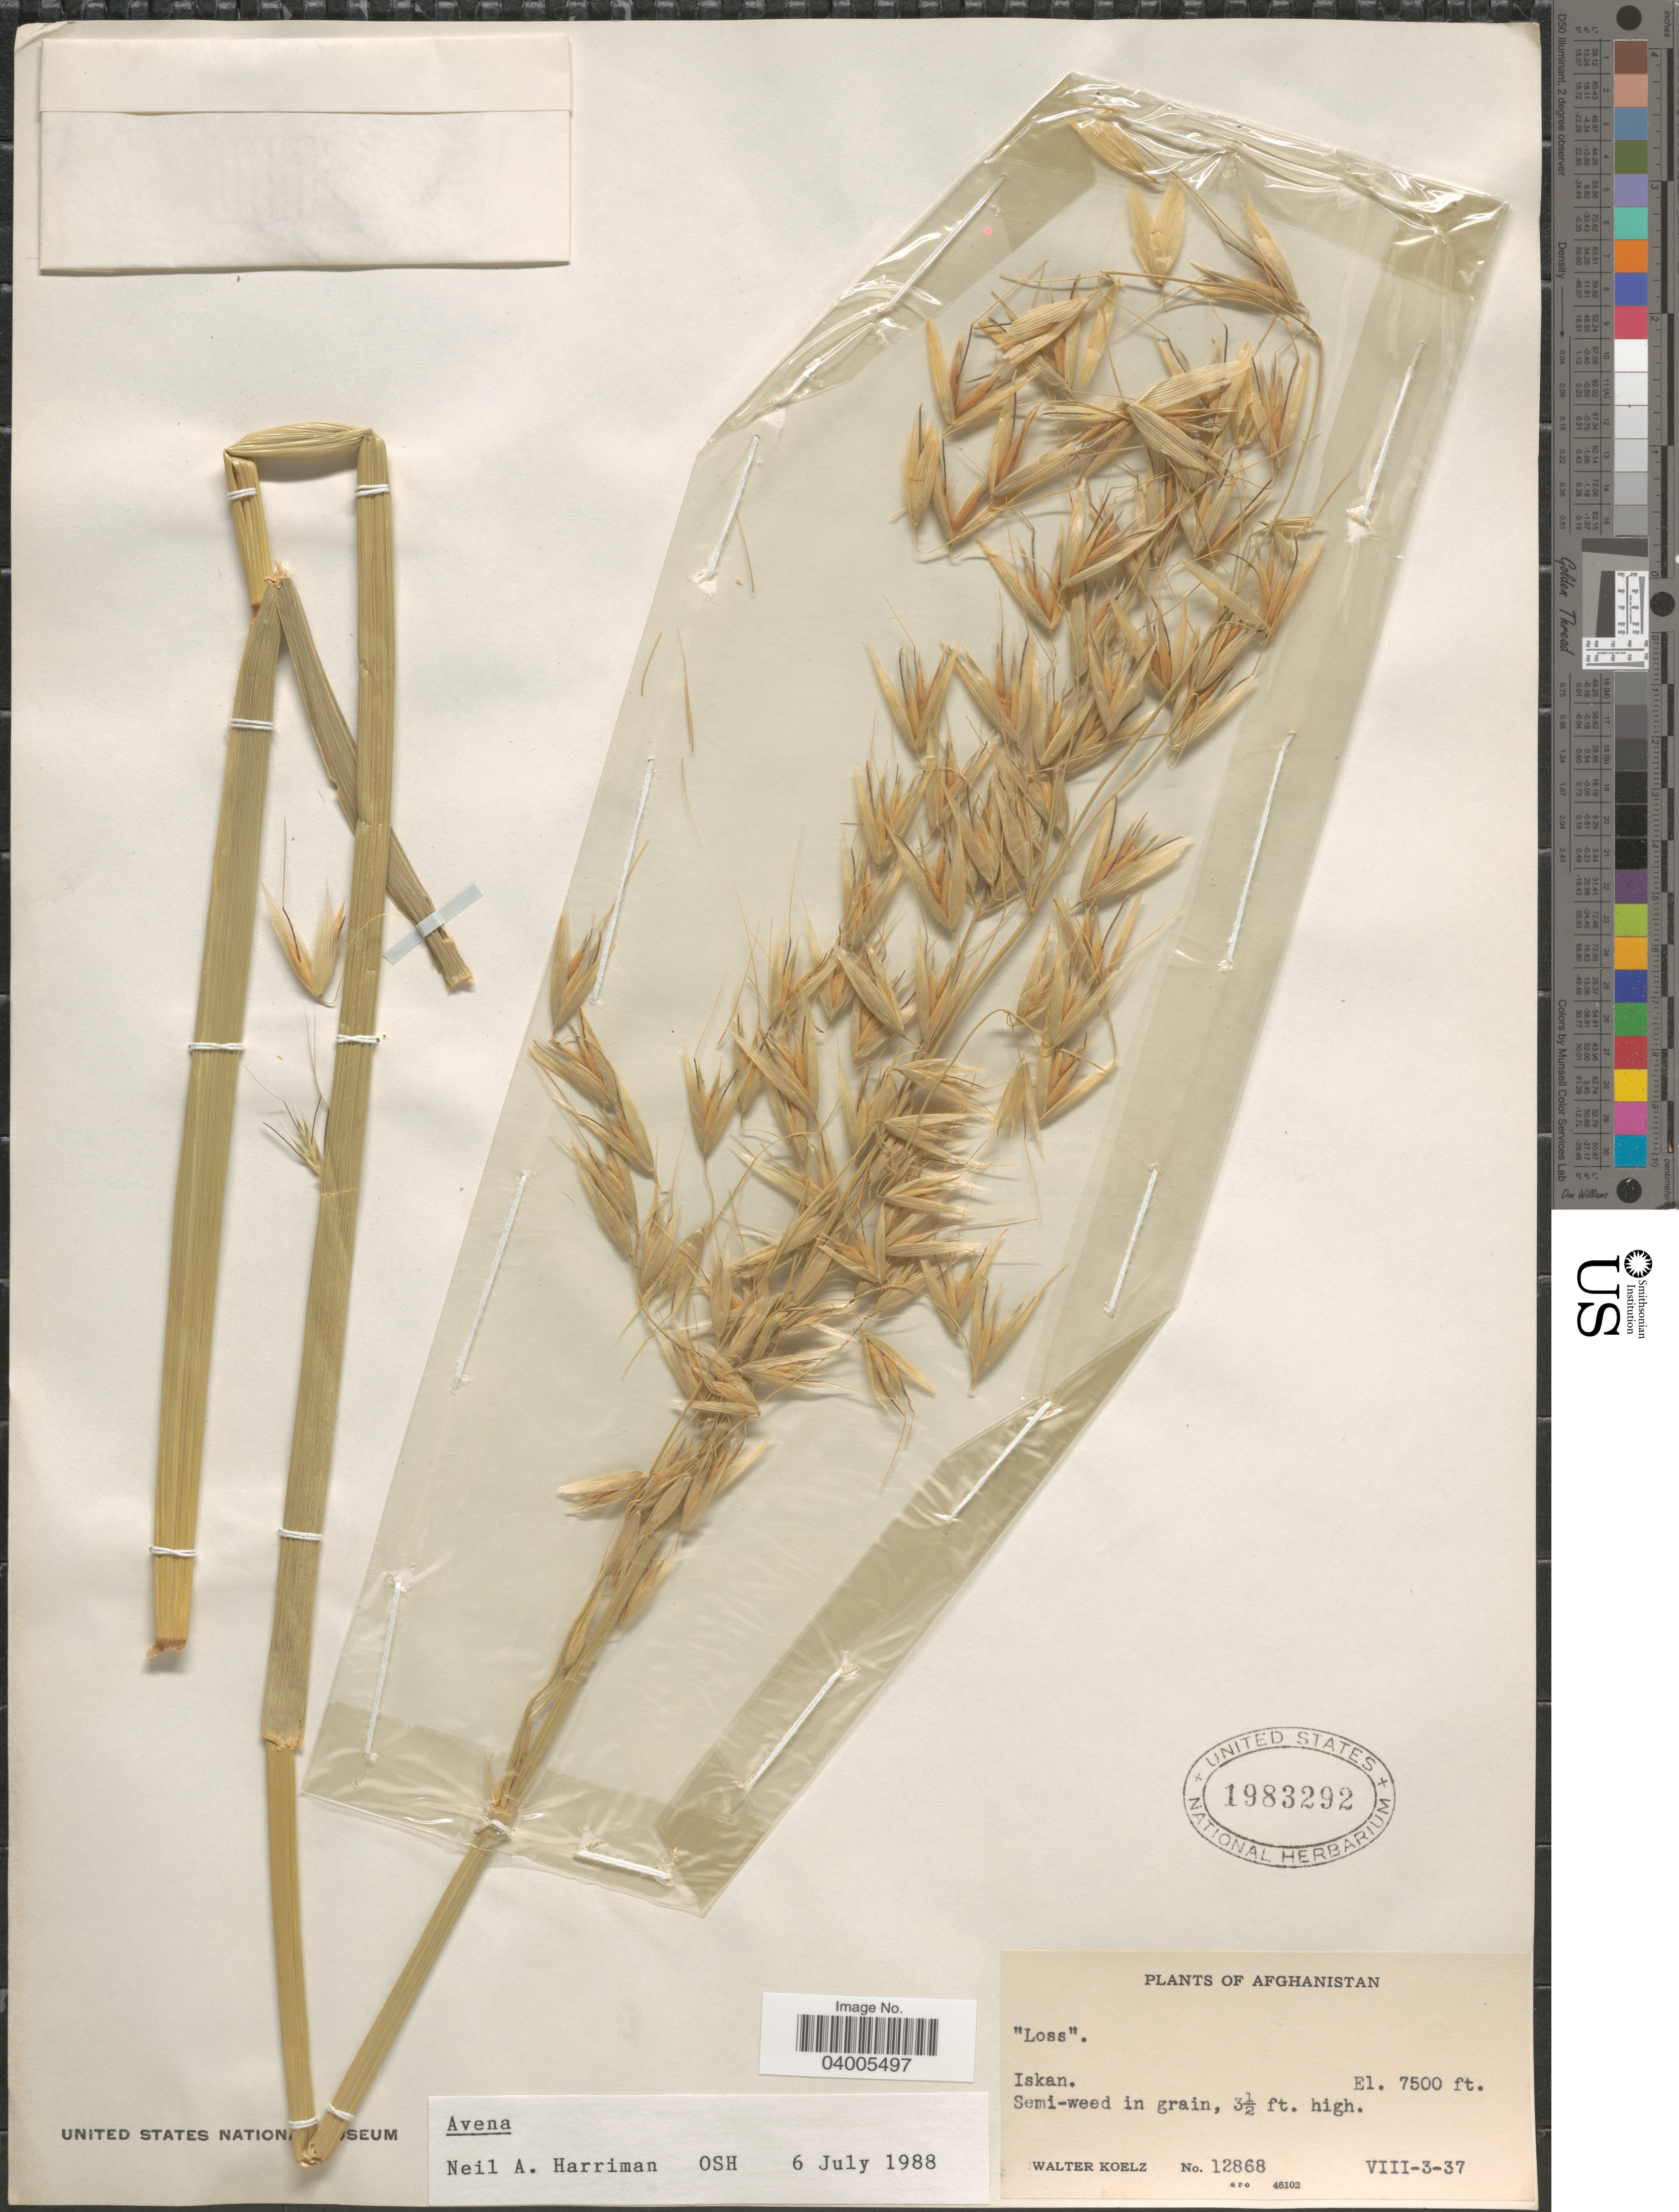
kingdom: Plantae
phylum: Tracheophyta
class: Liliopsida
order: Poales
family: Poaceae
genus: Avena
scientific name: Avena sp.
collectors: W. N. Koelz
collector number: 12868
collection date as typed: Transcribed d/m/y: 3/8/37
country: Afghanistan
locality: Iskan.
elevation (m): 2286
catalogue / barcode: US 1983292